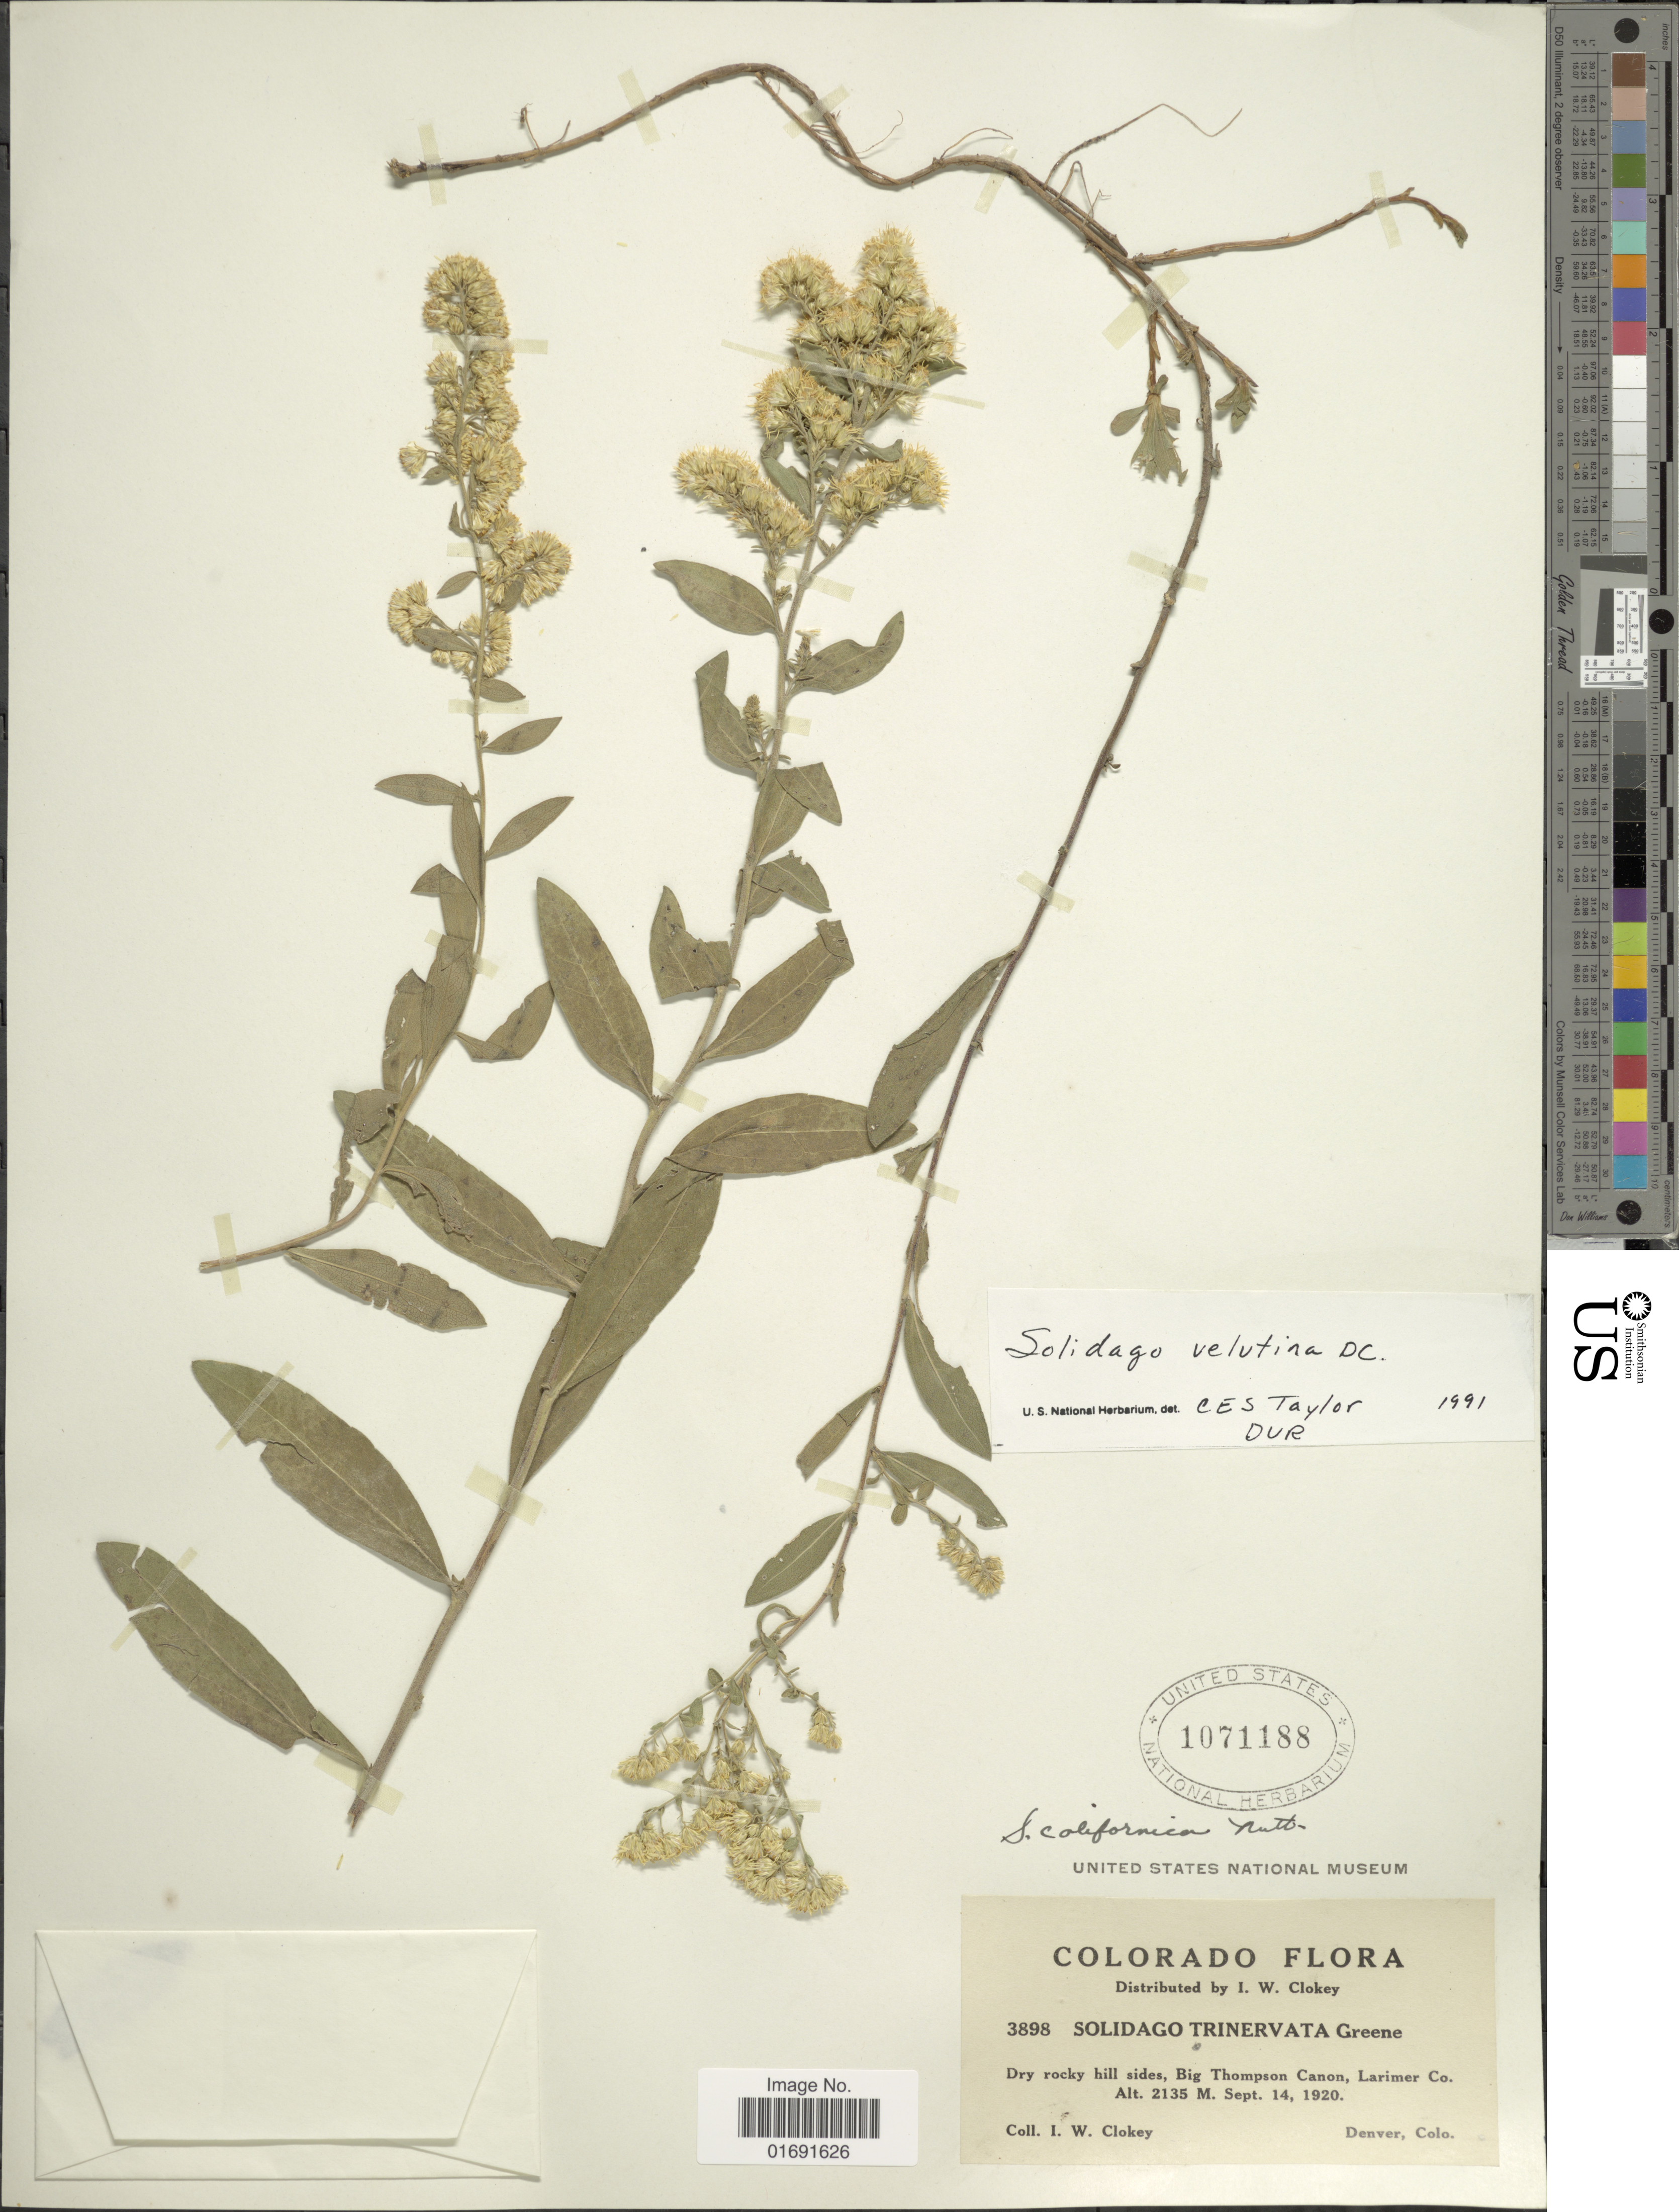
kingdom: Plantae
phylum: Tracheophyta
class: Magnoliopsida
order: Asterales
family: Asteraceae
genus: Solidago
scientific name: Solidago velutina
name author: DC.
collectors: I. W. Clokey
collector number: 3898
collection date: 1920-09-14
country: United States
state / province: Colorado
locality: Big Thompson Canon, Larimer Co.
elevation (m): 2135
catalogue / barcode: US 1071188